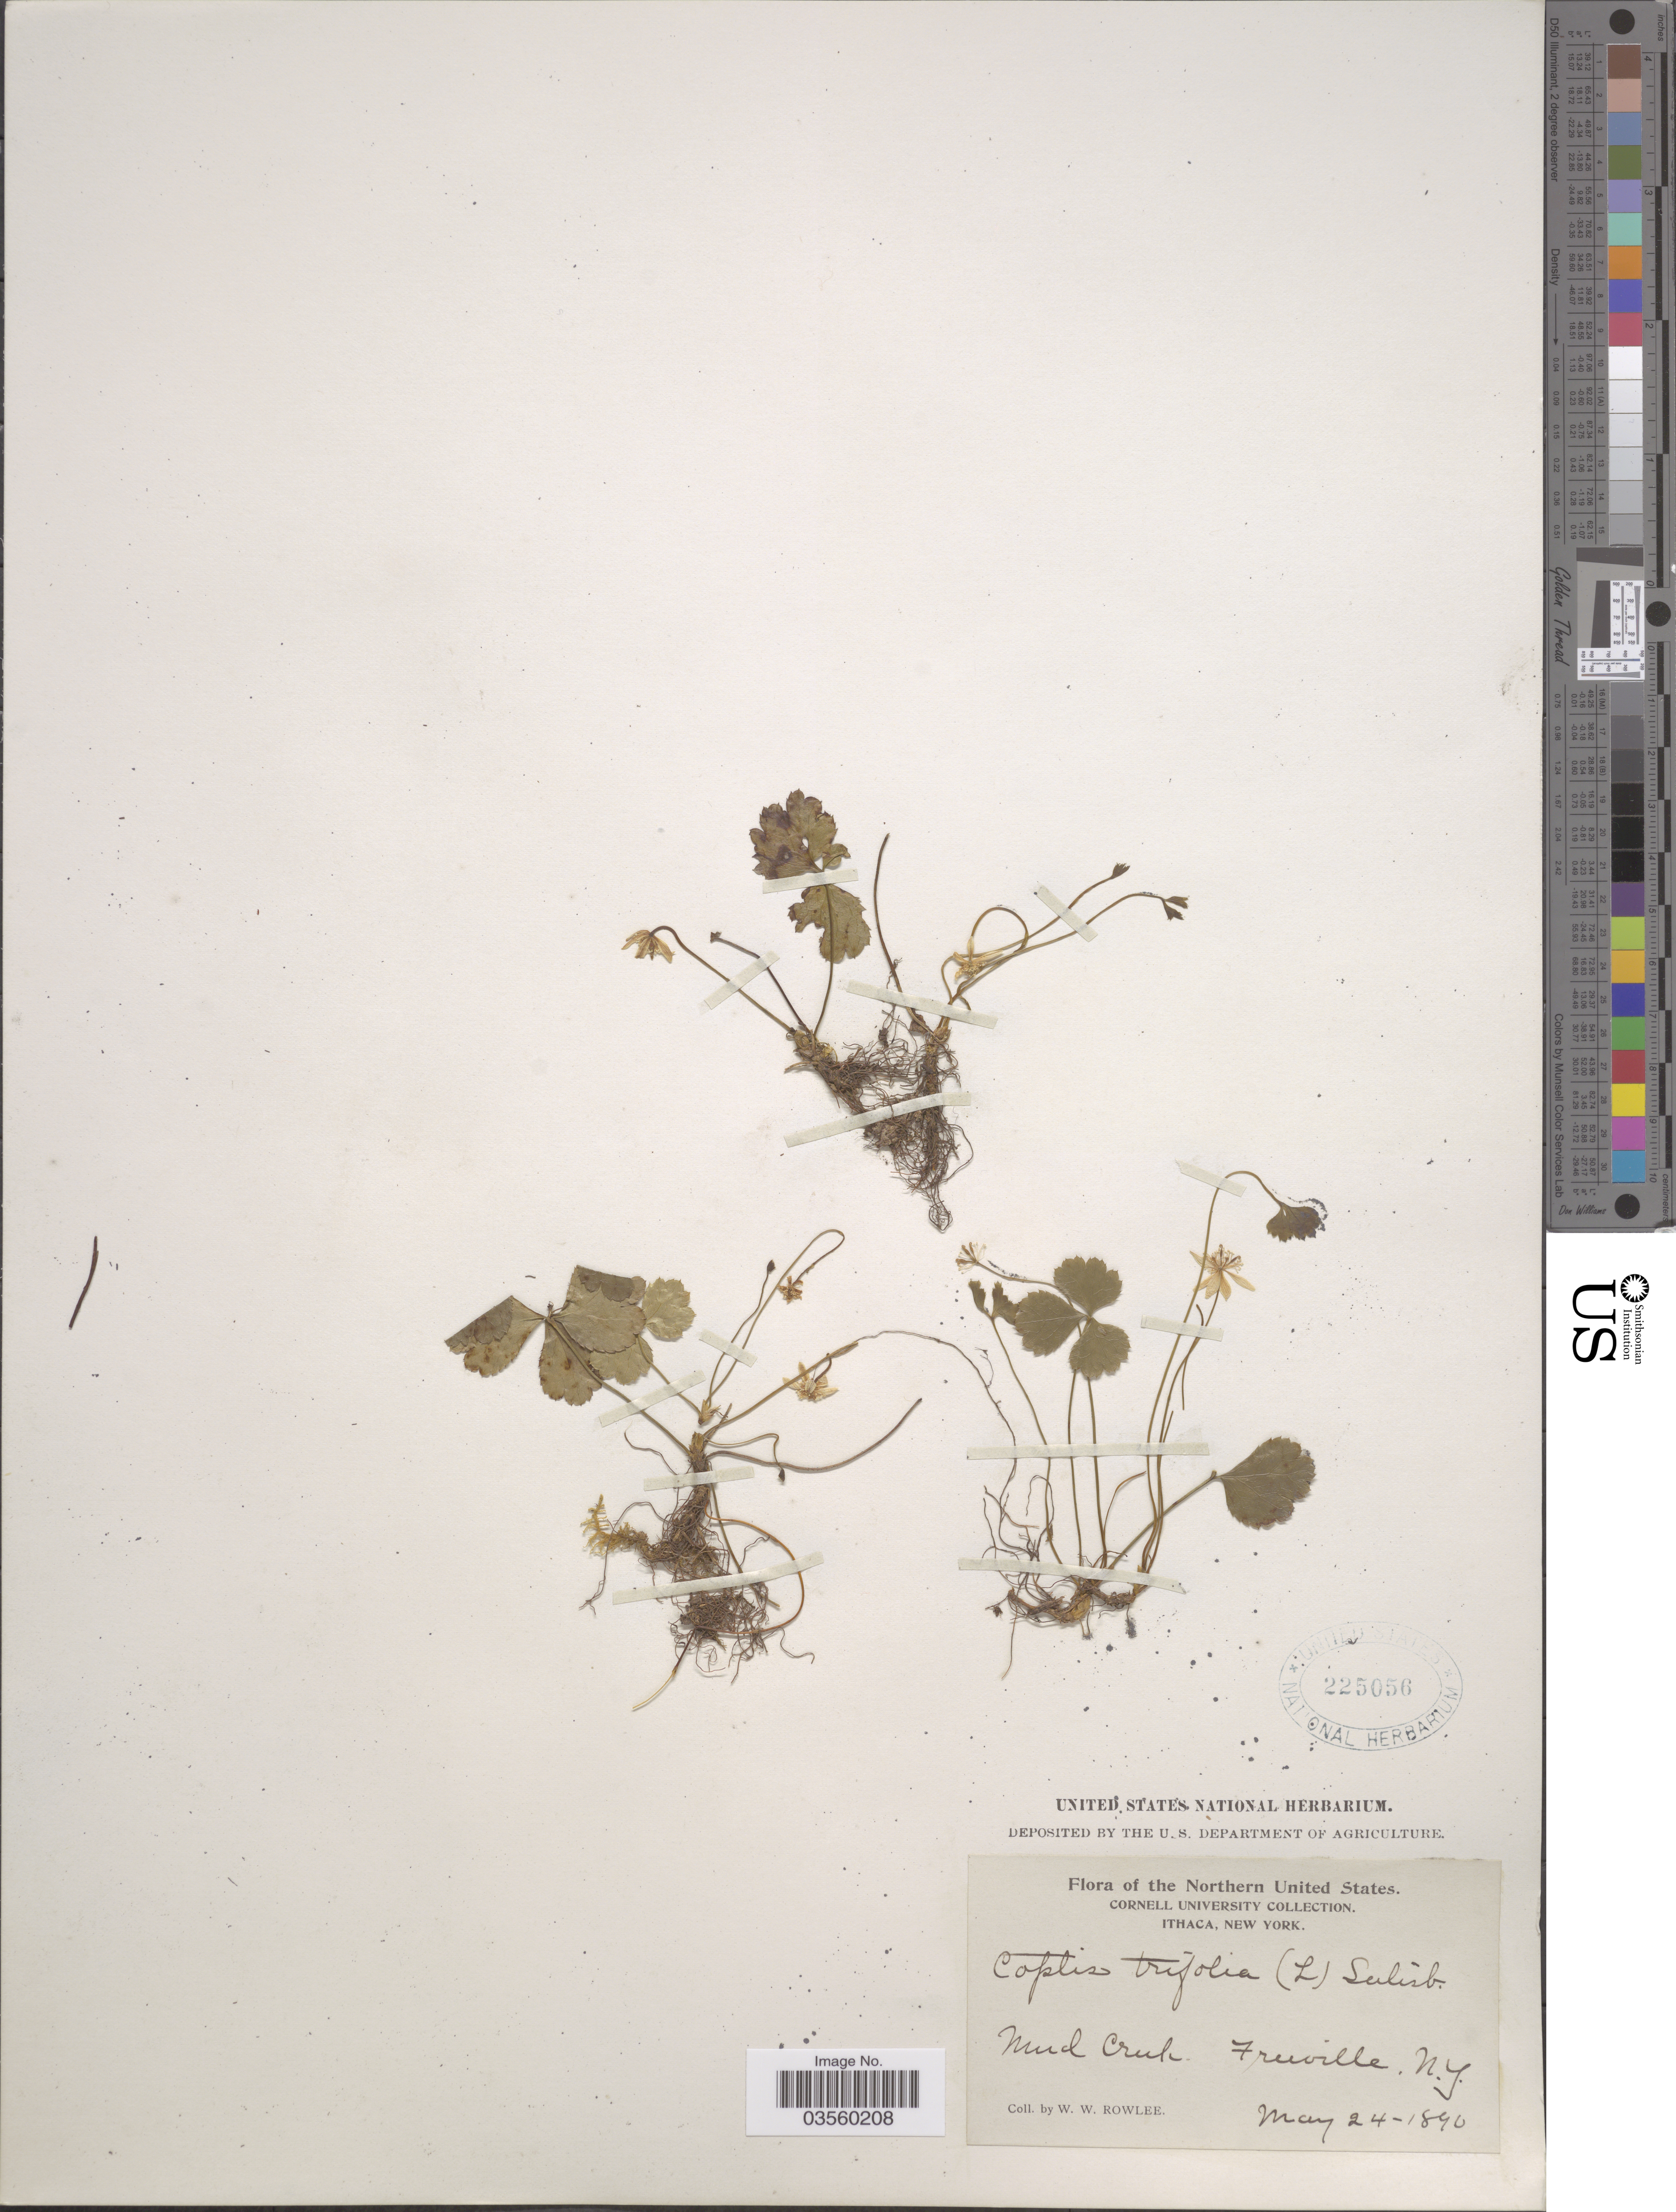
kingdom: Plantae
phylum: Tracheophyta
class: Magnoliopsida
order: Ranunculales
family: Ranunculaceae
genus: Coptis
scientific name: Coptis trifolia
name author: (L.) Salisb.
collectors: W. W. Rowlee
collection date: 1890-05-24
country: United States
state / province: New York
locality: Northern United States. Mud Creek. Freeville.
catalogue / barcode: US 225056